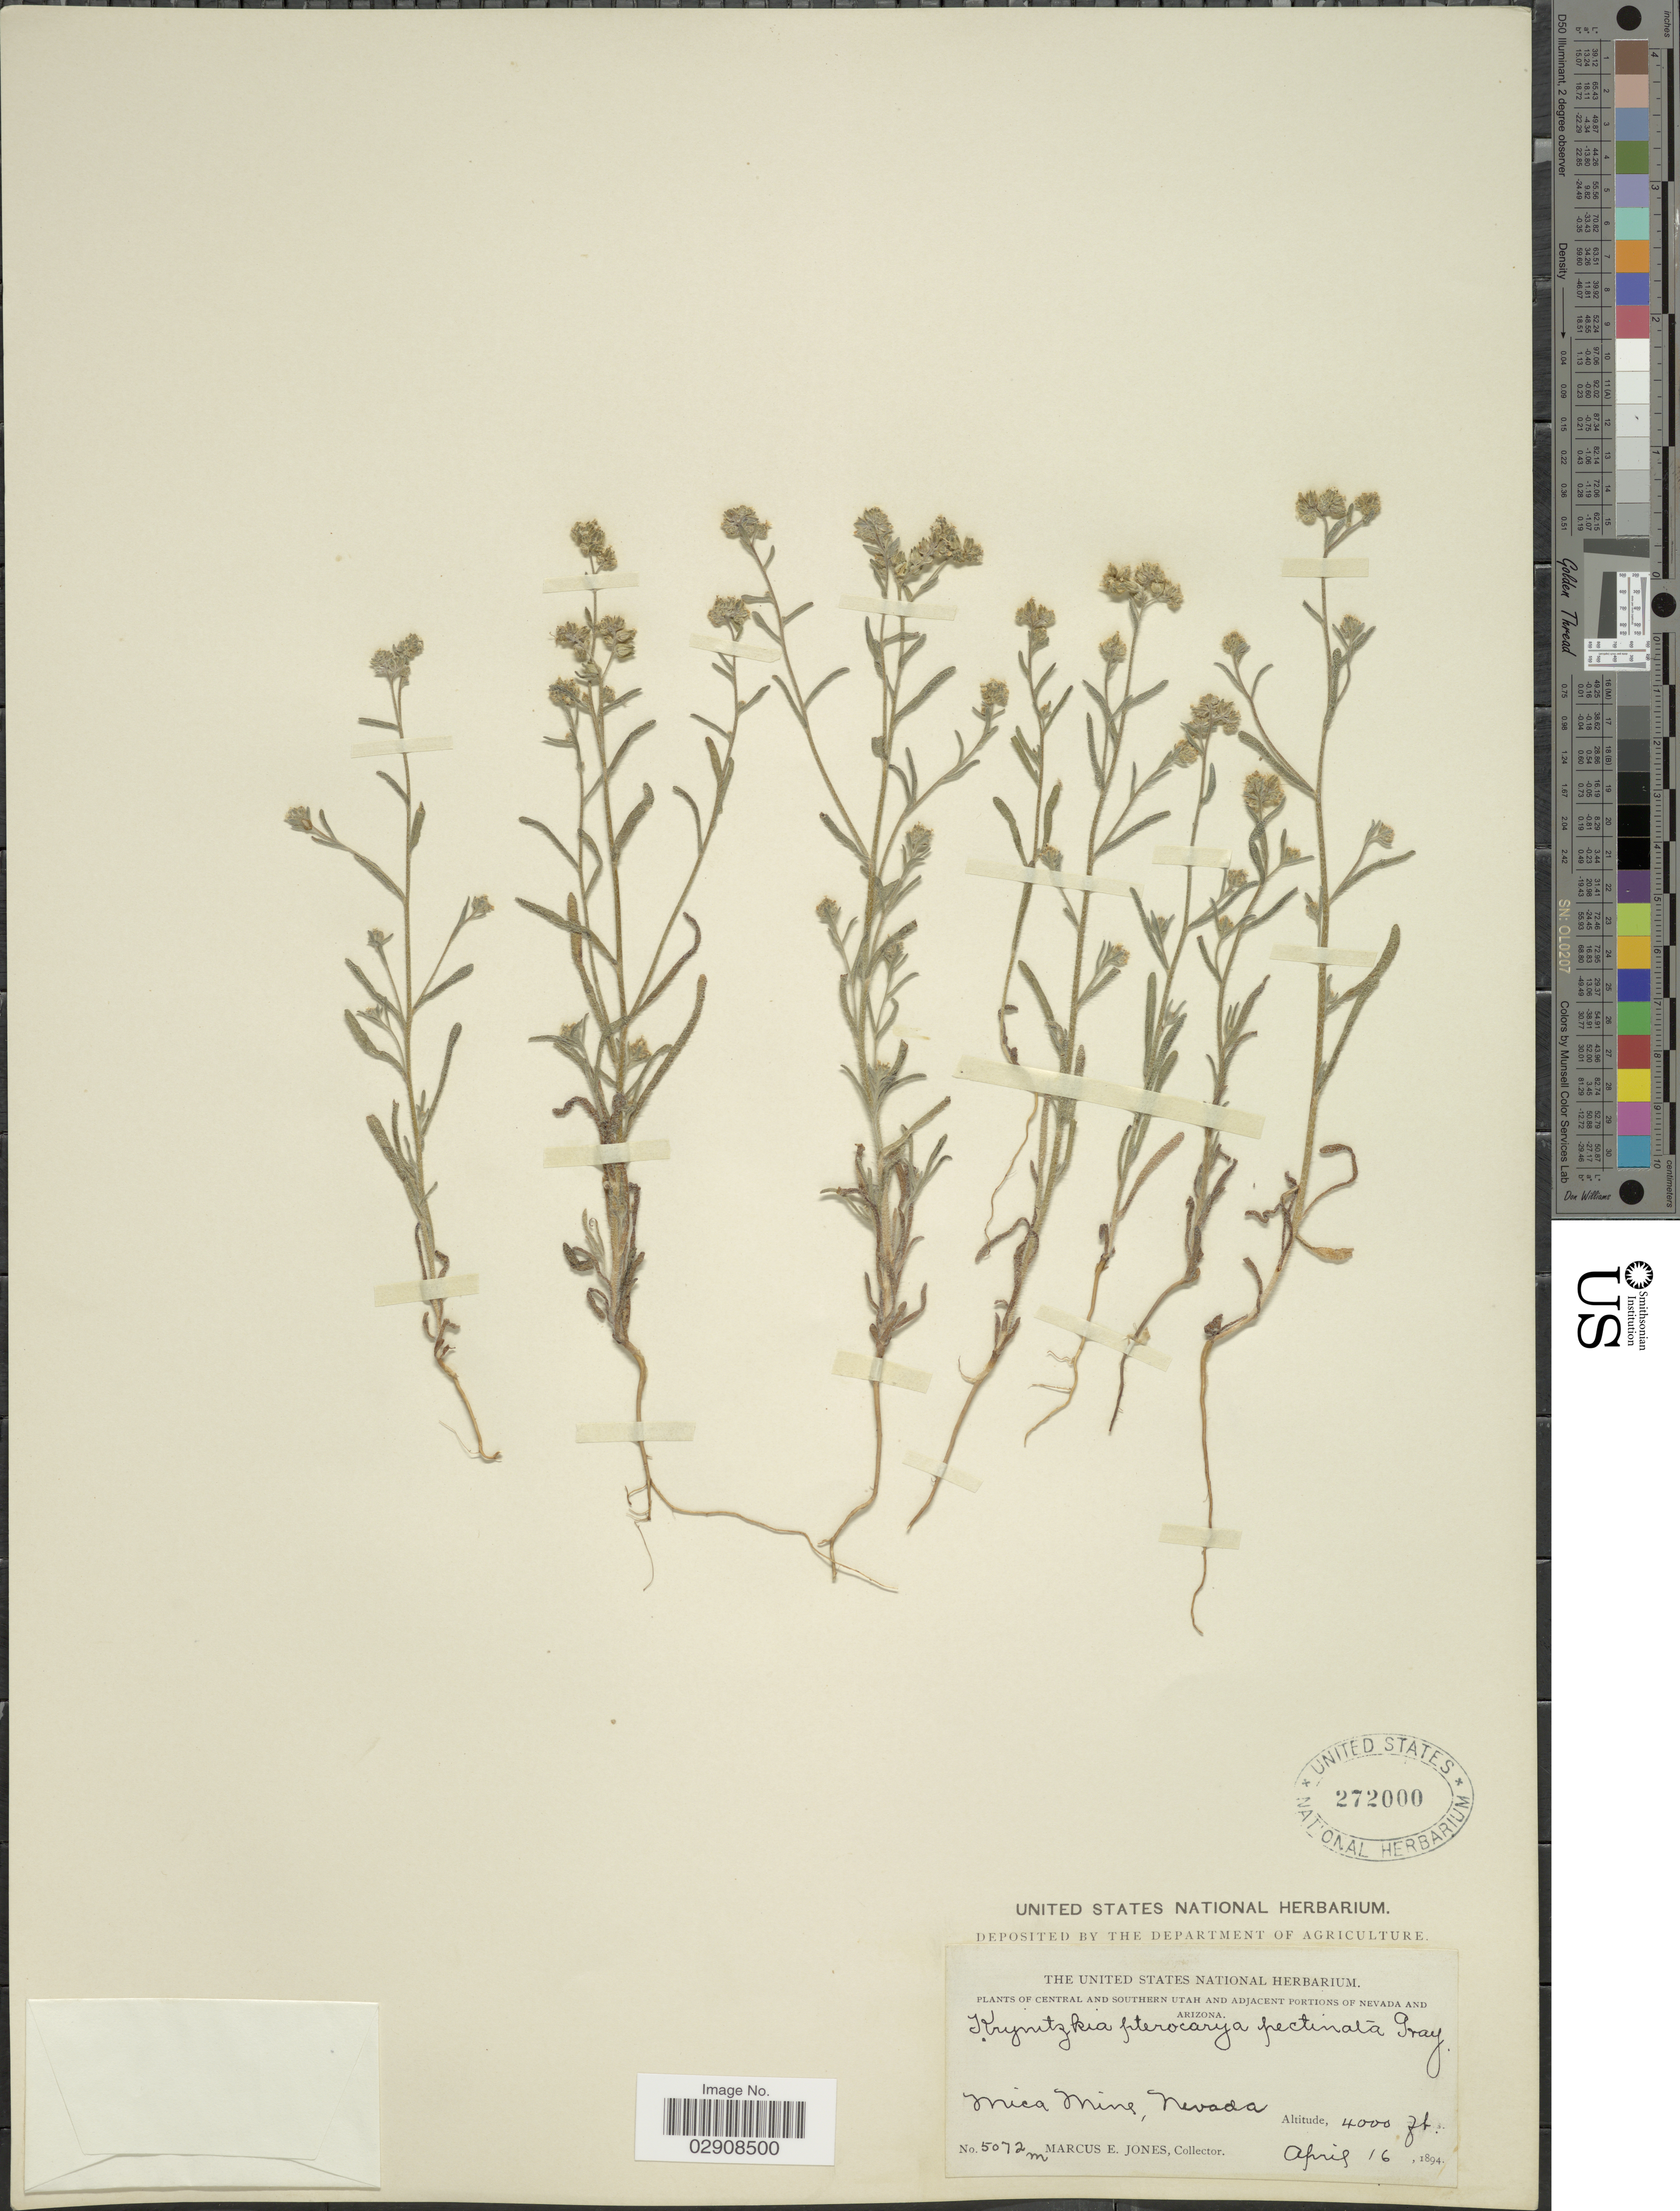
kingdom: Plantae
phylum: Tracheophyta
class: Magnoliopsida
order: Boraginales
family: Boraginaceae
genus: Cryptantha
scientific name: Cryptantha pterocarya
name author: (Torr.) Greene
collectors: M. E. Jones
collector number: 5072m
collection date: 1894-04-16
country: United States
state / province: Nevada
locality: Mica Mine.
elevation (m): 1219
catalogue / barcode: US 272000